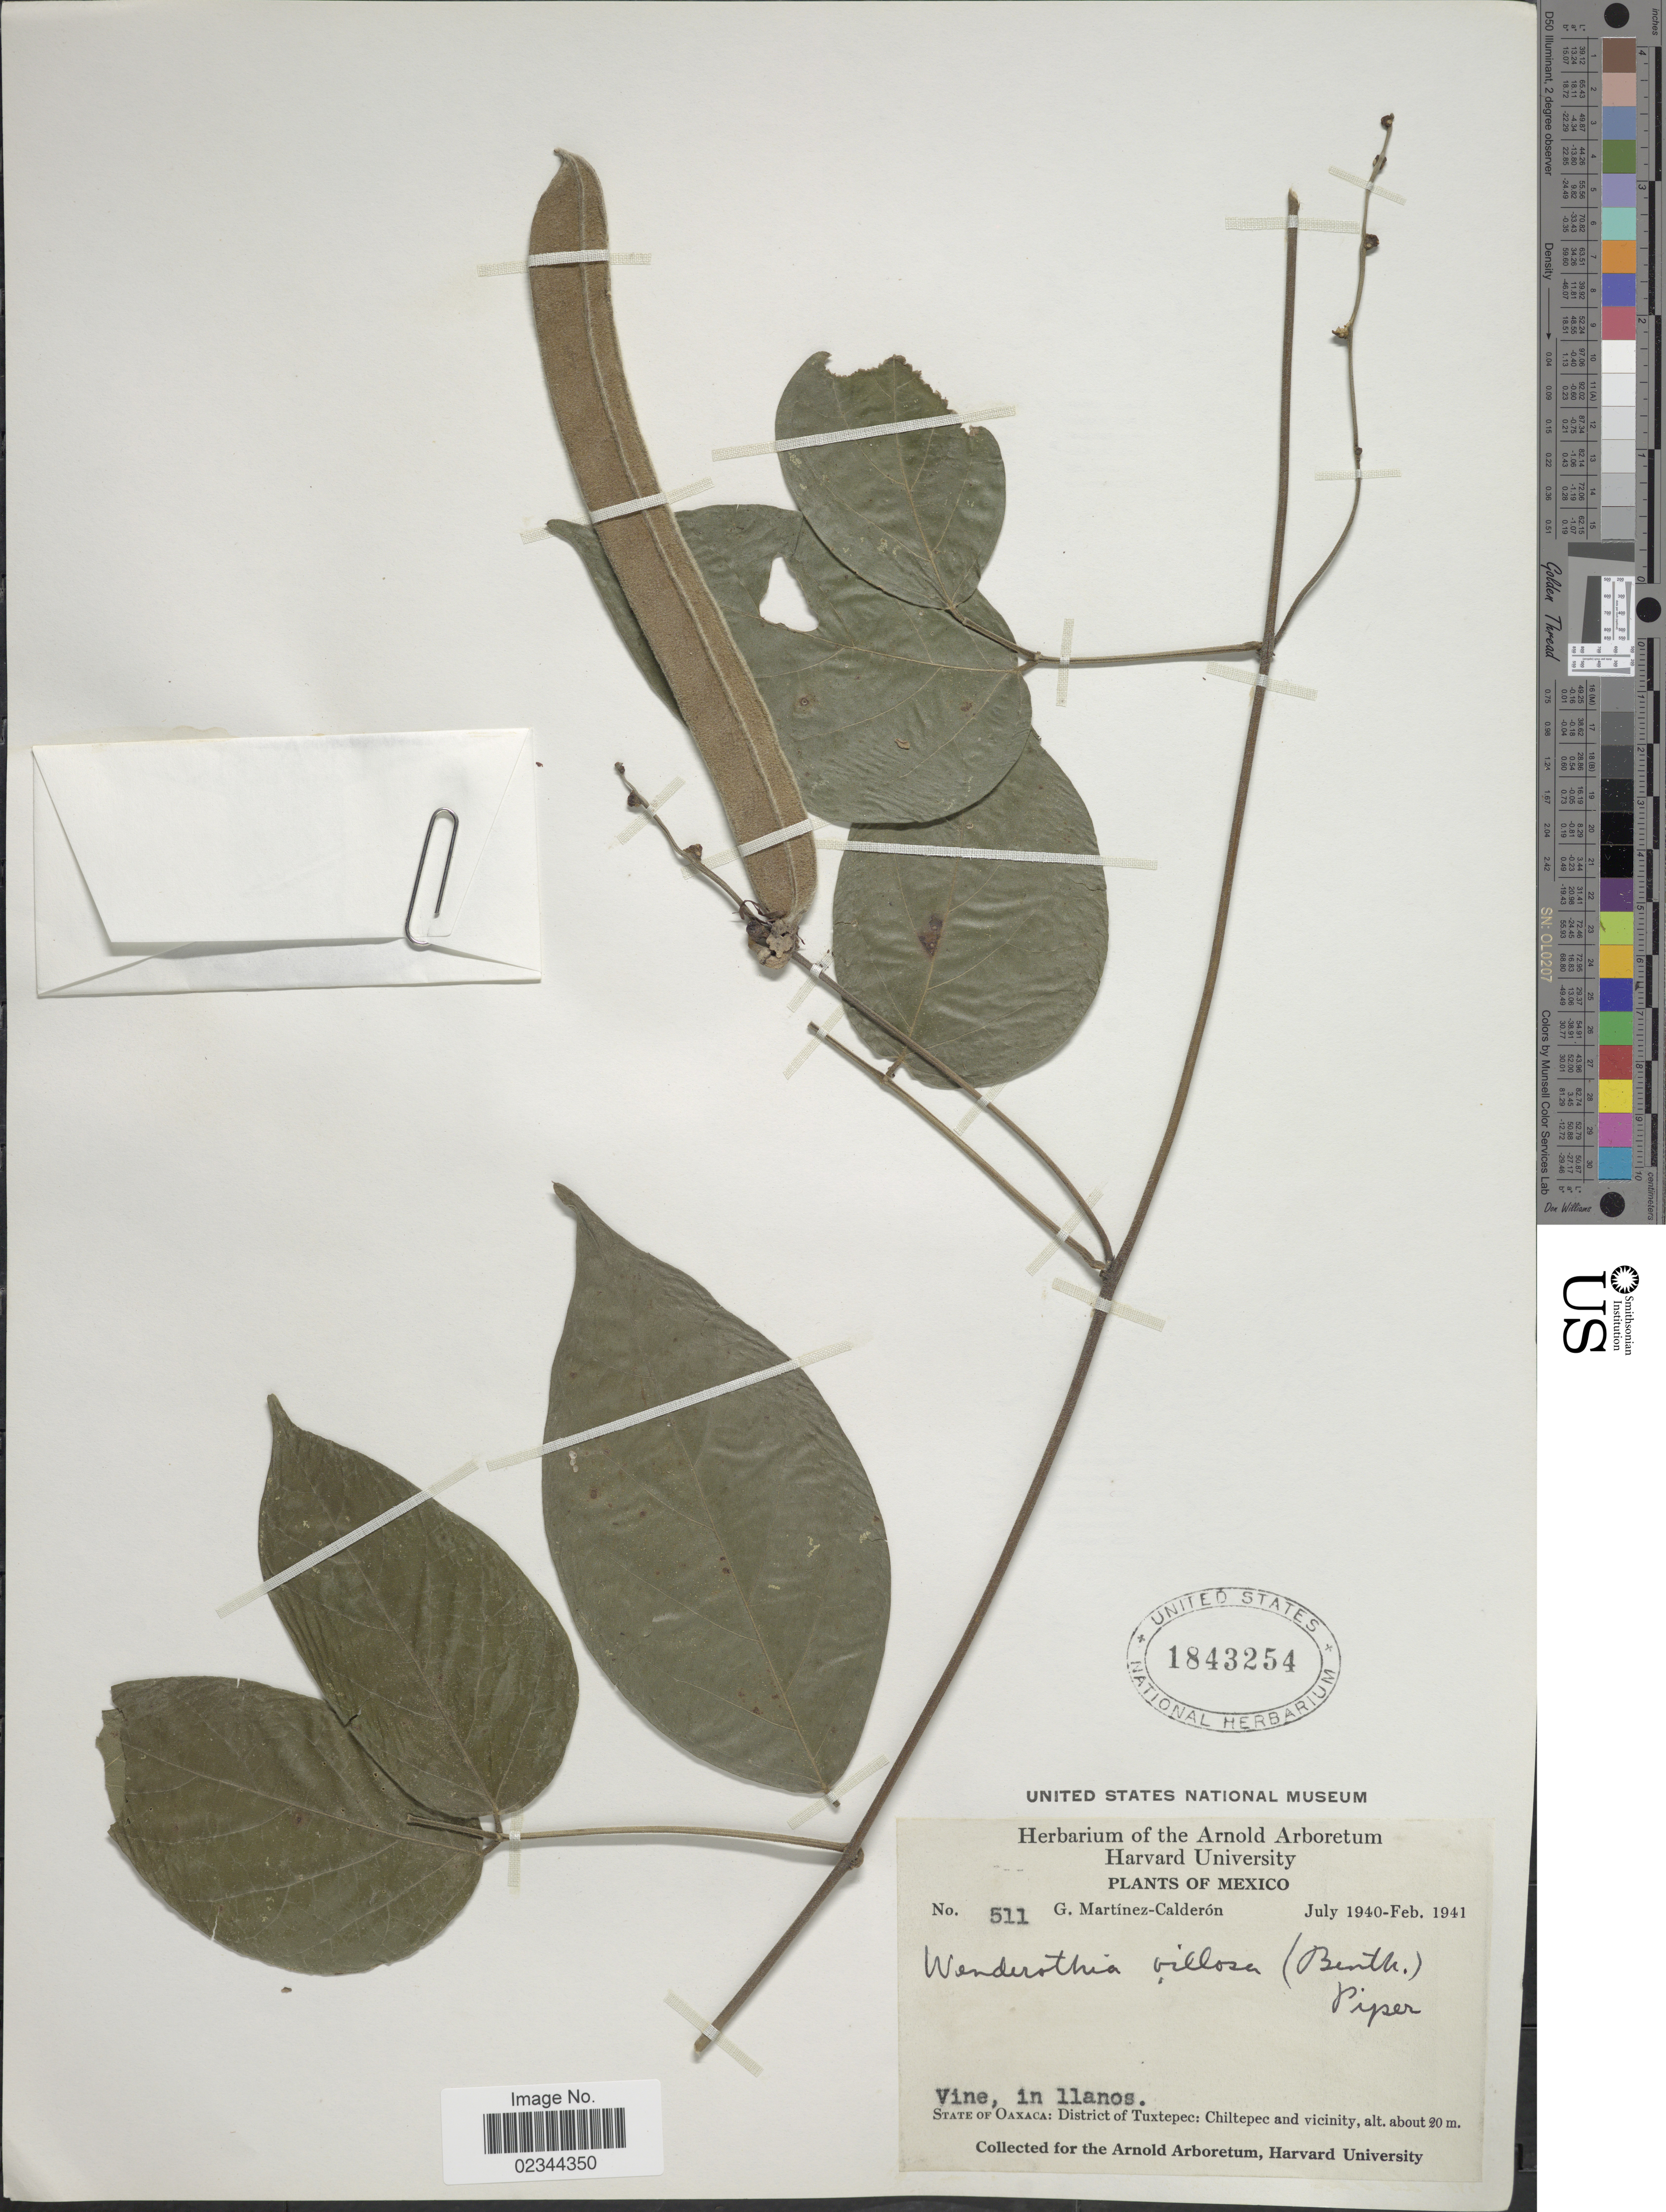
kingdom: Plantae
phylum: Tracheophyta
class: Magnoliopsida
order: Fabales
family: Fabaceae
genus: Canavalia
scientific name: Canavalia villosa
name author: Benth.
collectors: G. Martínez Calderón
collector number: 511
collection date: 1940-07/1941-02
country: Mexico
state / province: Oaxaca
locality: In llanos, District of Tuxtepec: Chiltepec and vicinity.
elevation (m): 20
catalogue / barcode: US 1843254